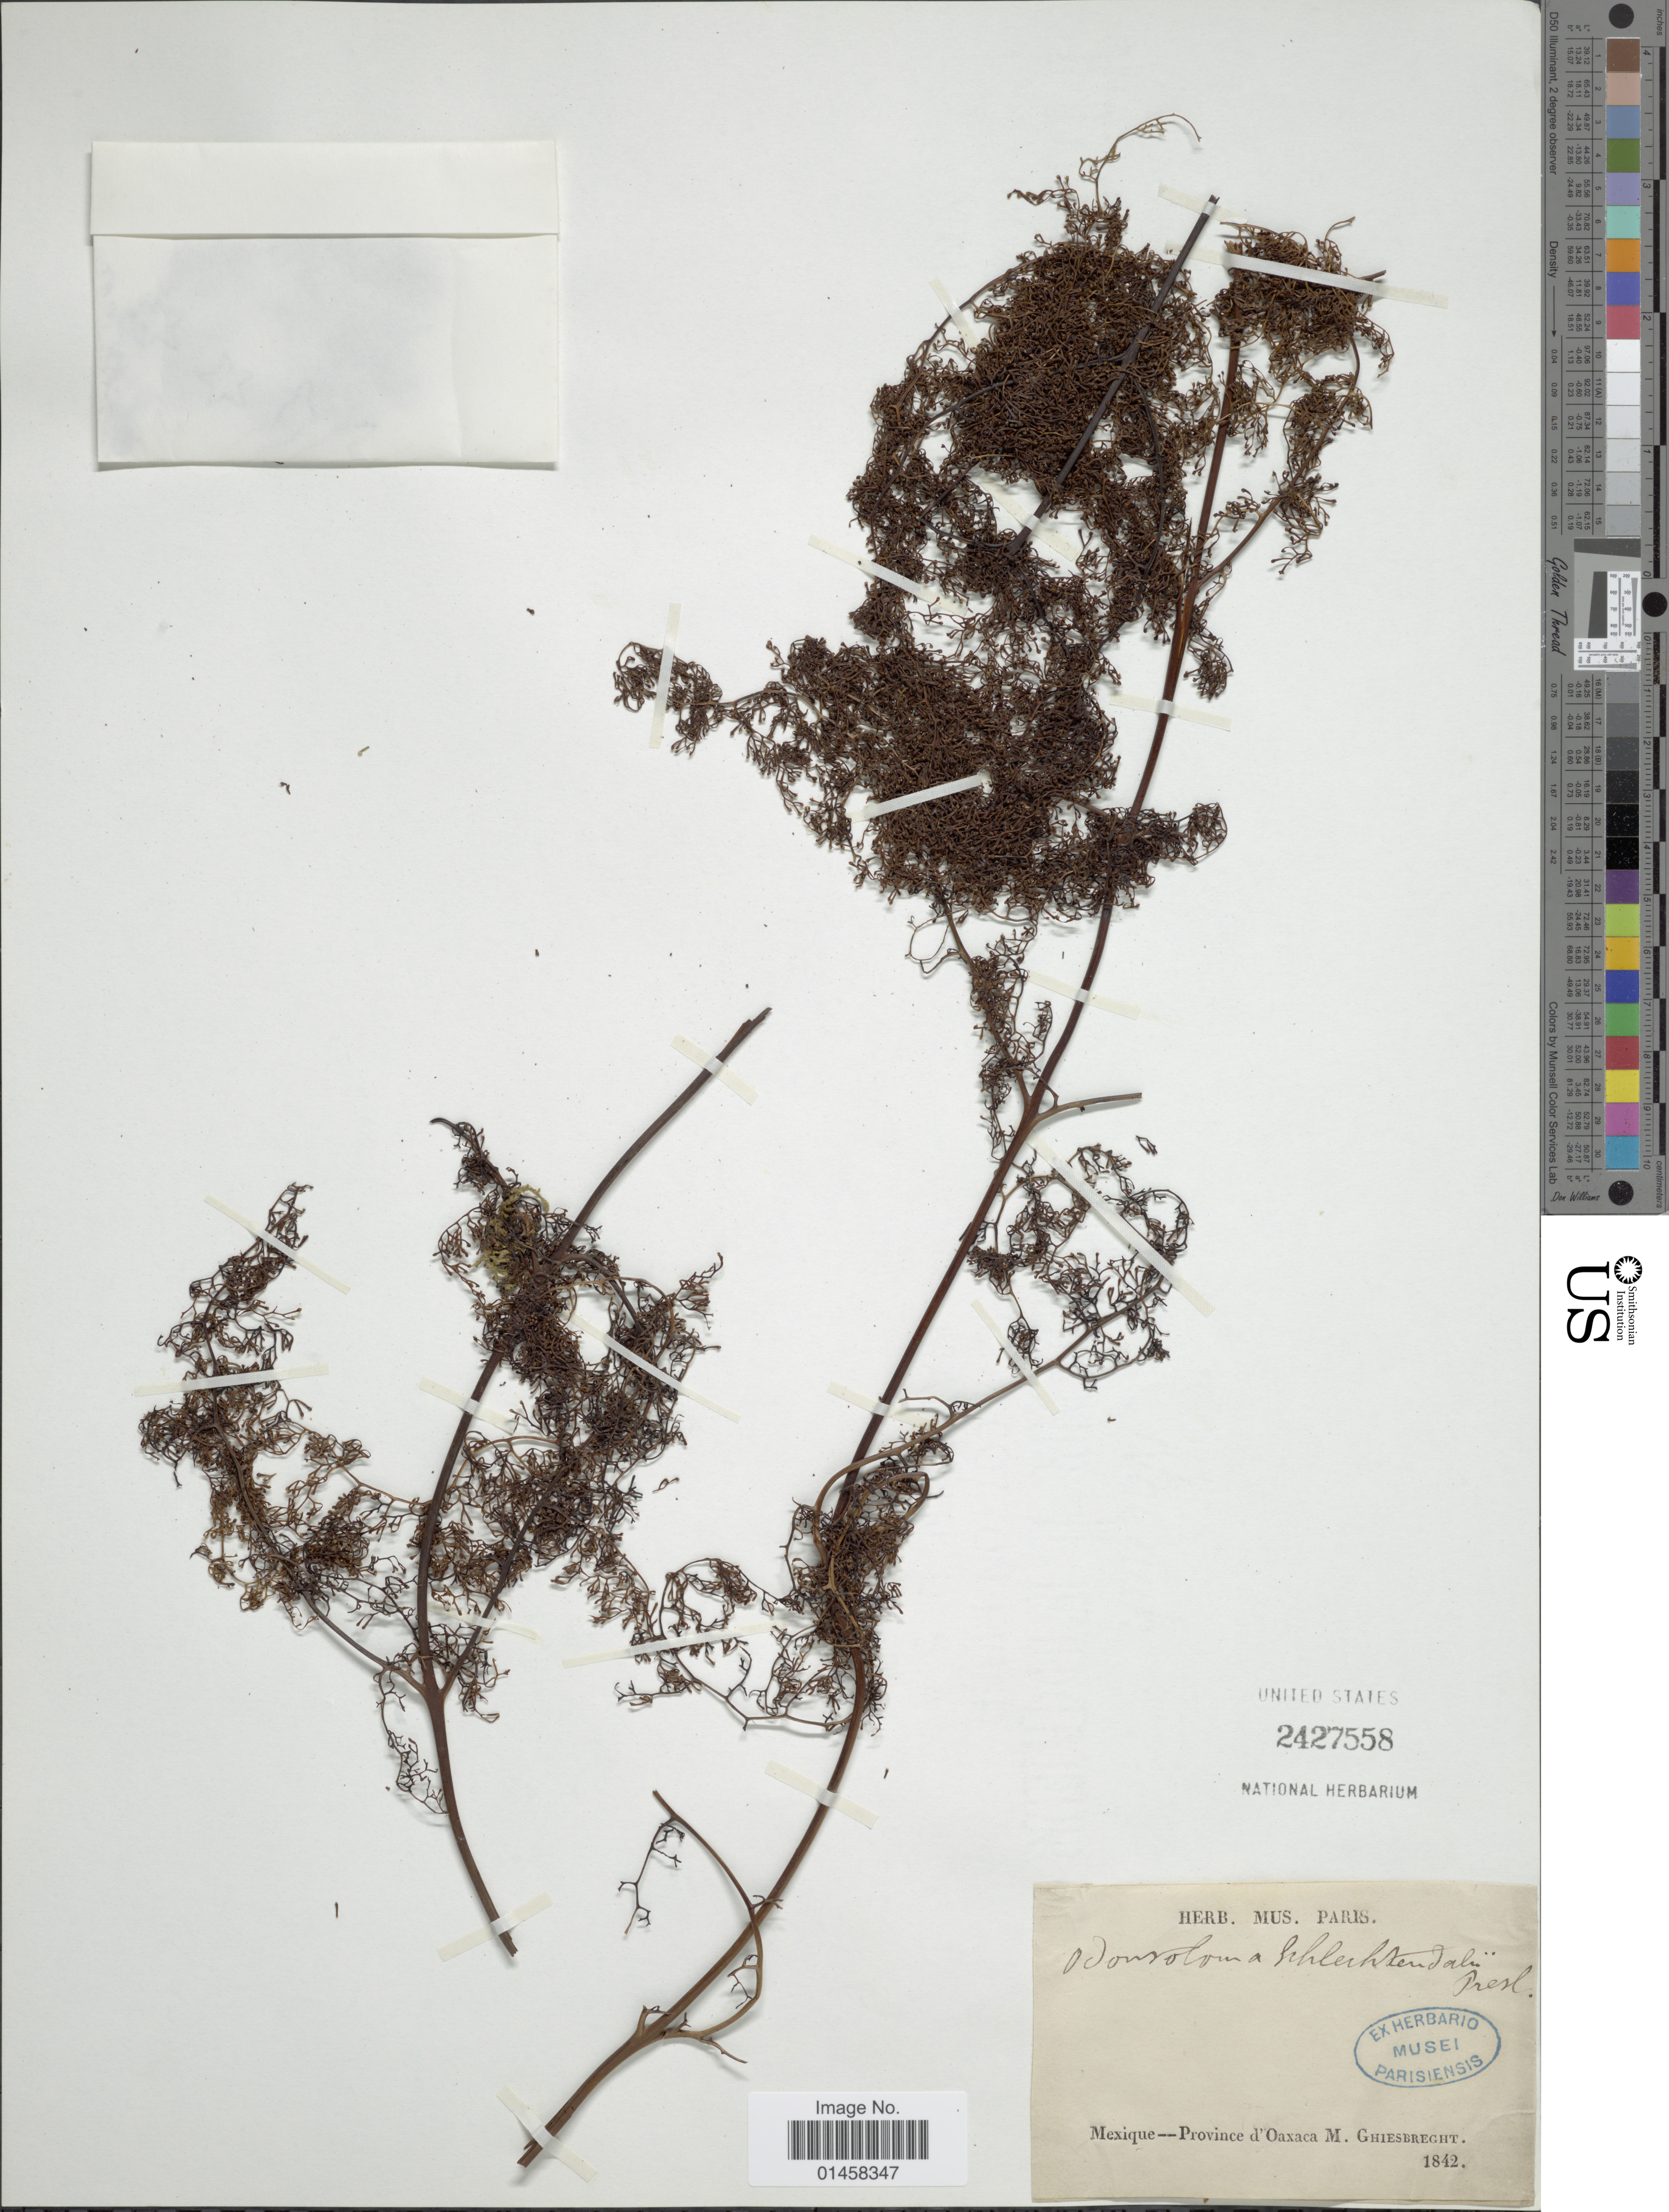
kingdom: Plantae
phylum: Tracheophyta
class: Polypodiopsida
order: Polypodiales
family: Lindsaeaceae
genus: Odontosoria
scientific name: Odontosoria schlechtendalii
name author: (C. Presl) C. Chr.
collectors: M. Ghiesbrecht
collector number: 1842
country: Mexico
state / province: Oaxaca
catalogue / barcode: US 2427558